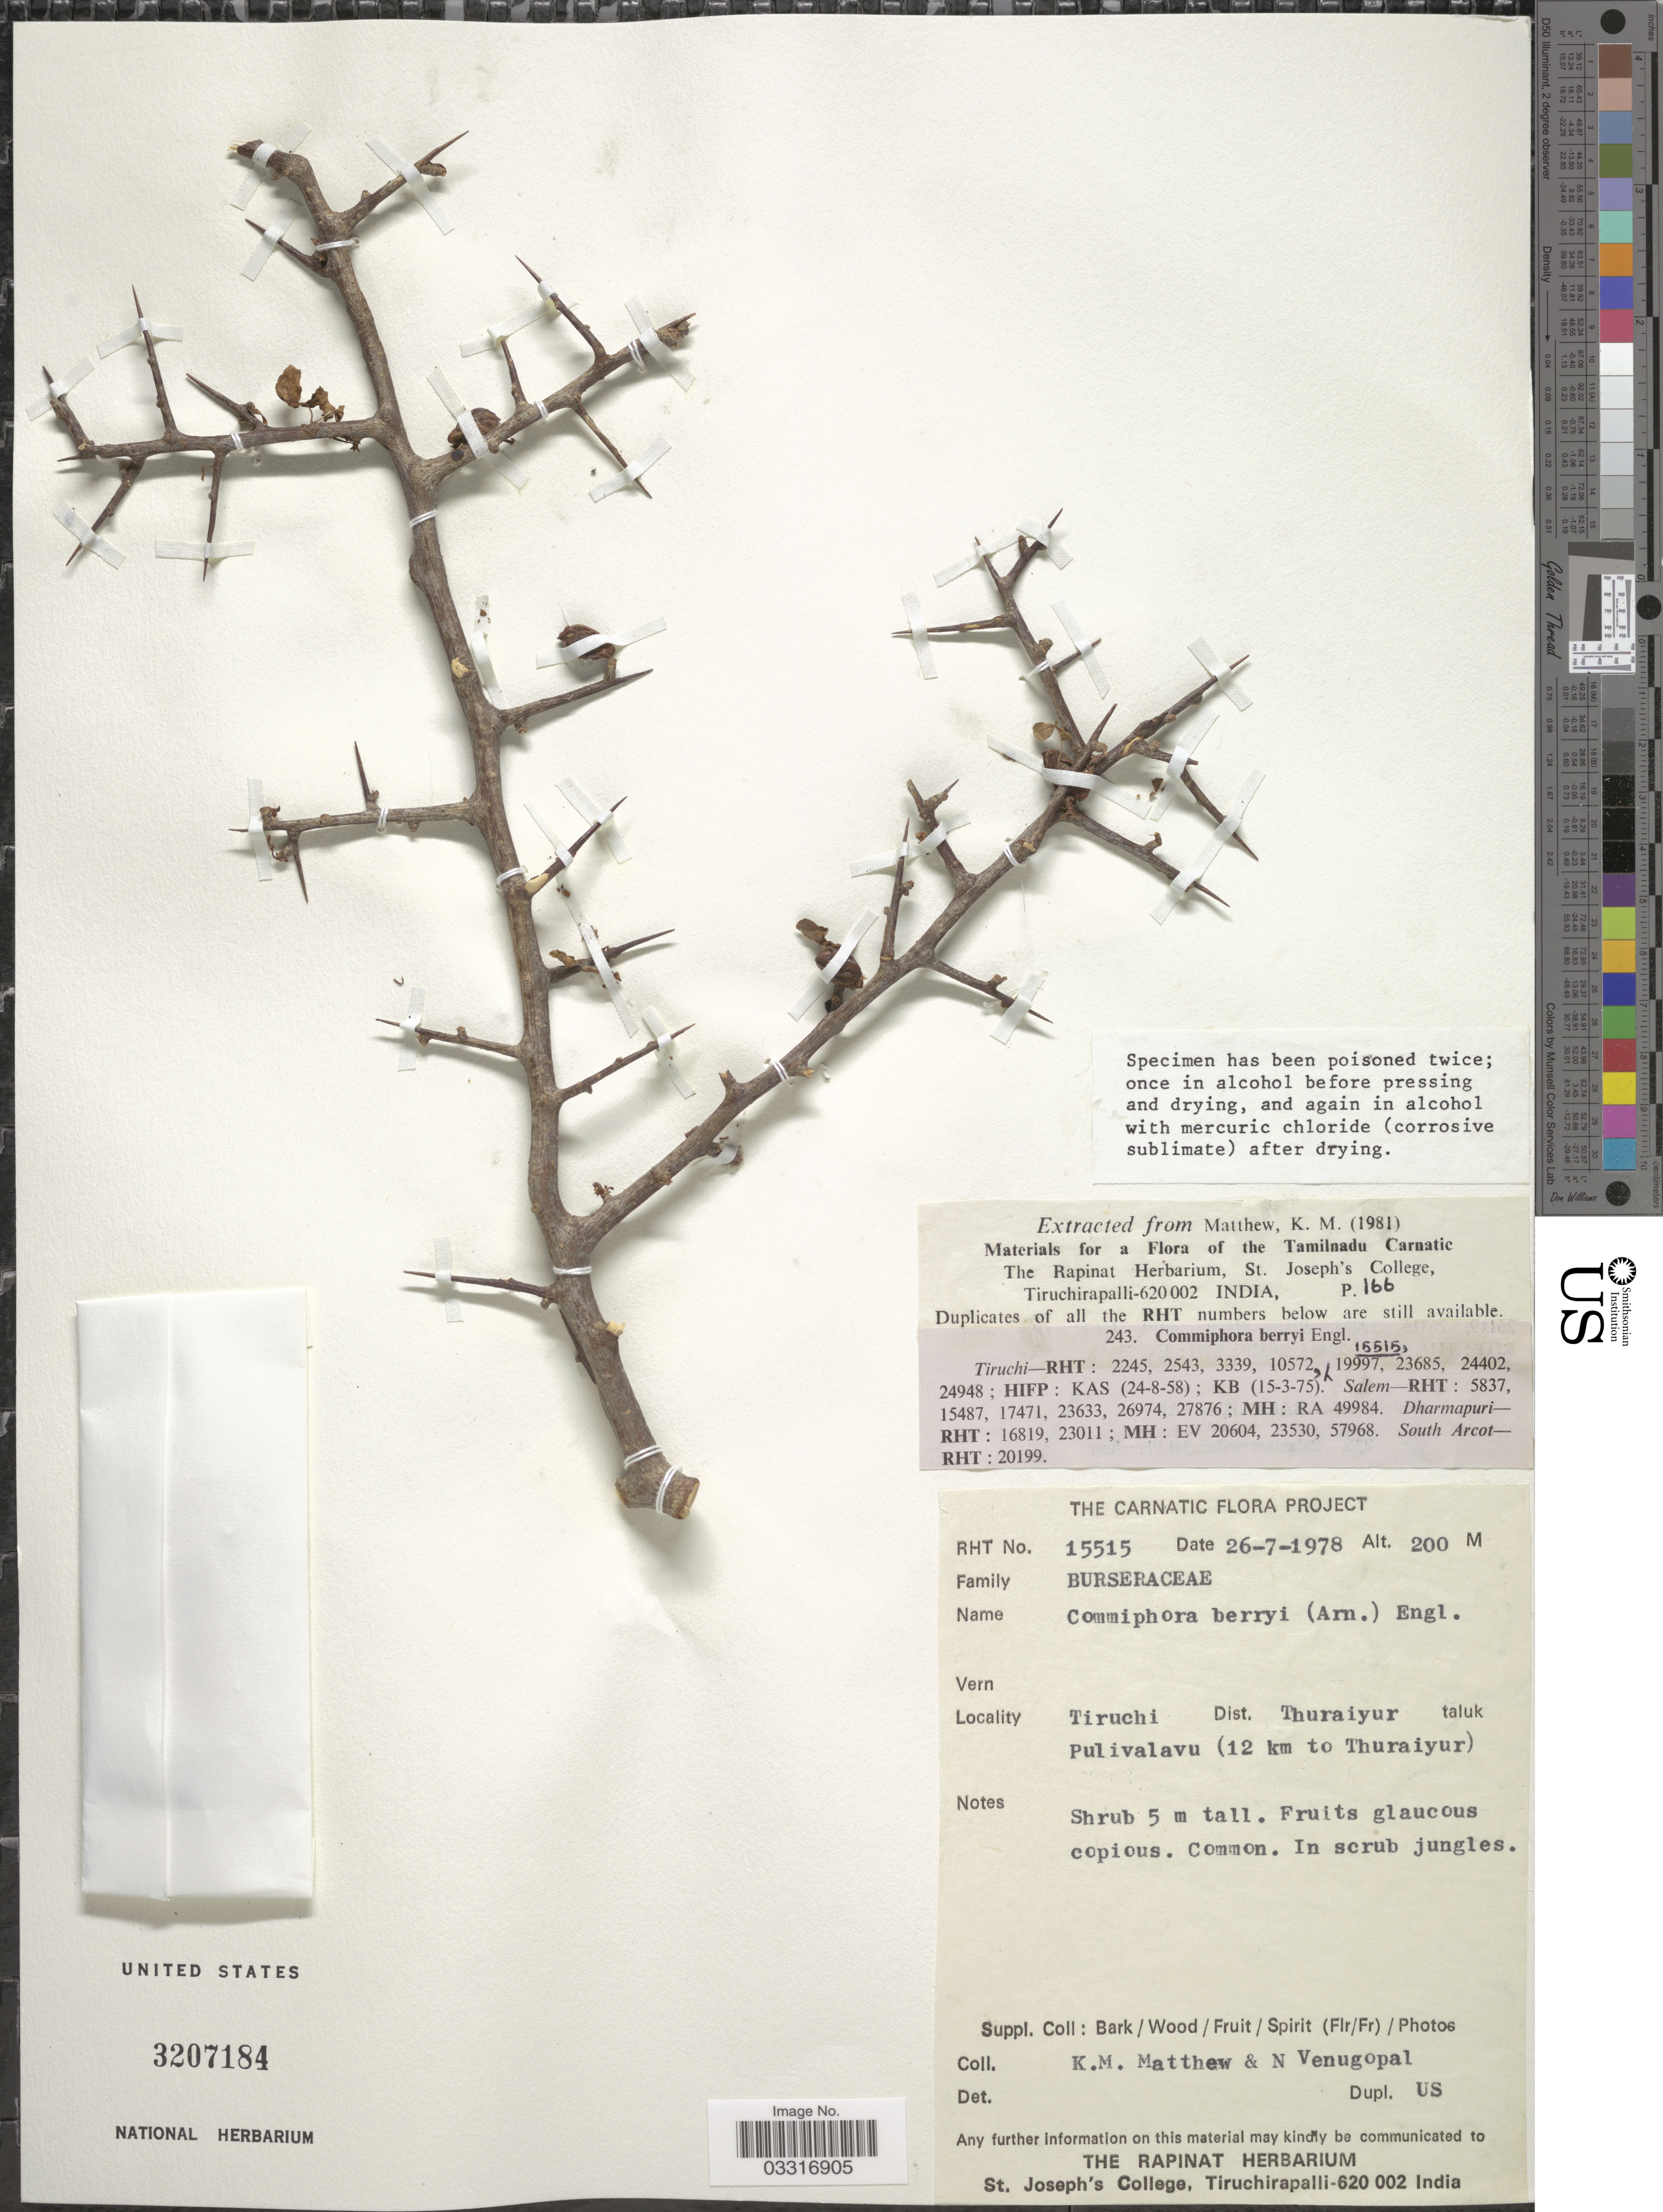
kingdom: Plantae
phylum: Tracheophyta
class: Magnoliopsida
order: Sapindales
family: Burseraceae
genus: Commiphora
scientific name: Commiphora berryi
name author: Engl.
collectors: K. M. Matthew & N. Venugopal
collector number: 15515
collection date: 1978-07-26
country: India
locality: Tiruchi Dist. Thuraiyur taluk, Pulivalavu (12 km to Thuraiyur).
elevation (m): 200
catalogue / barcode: US 3207184